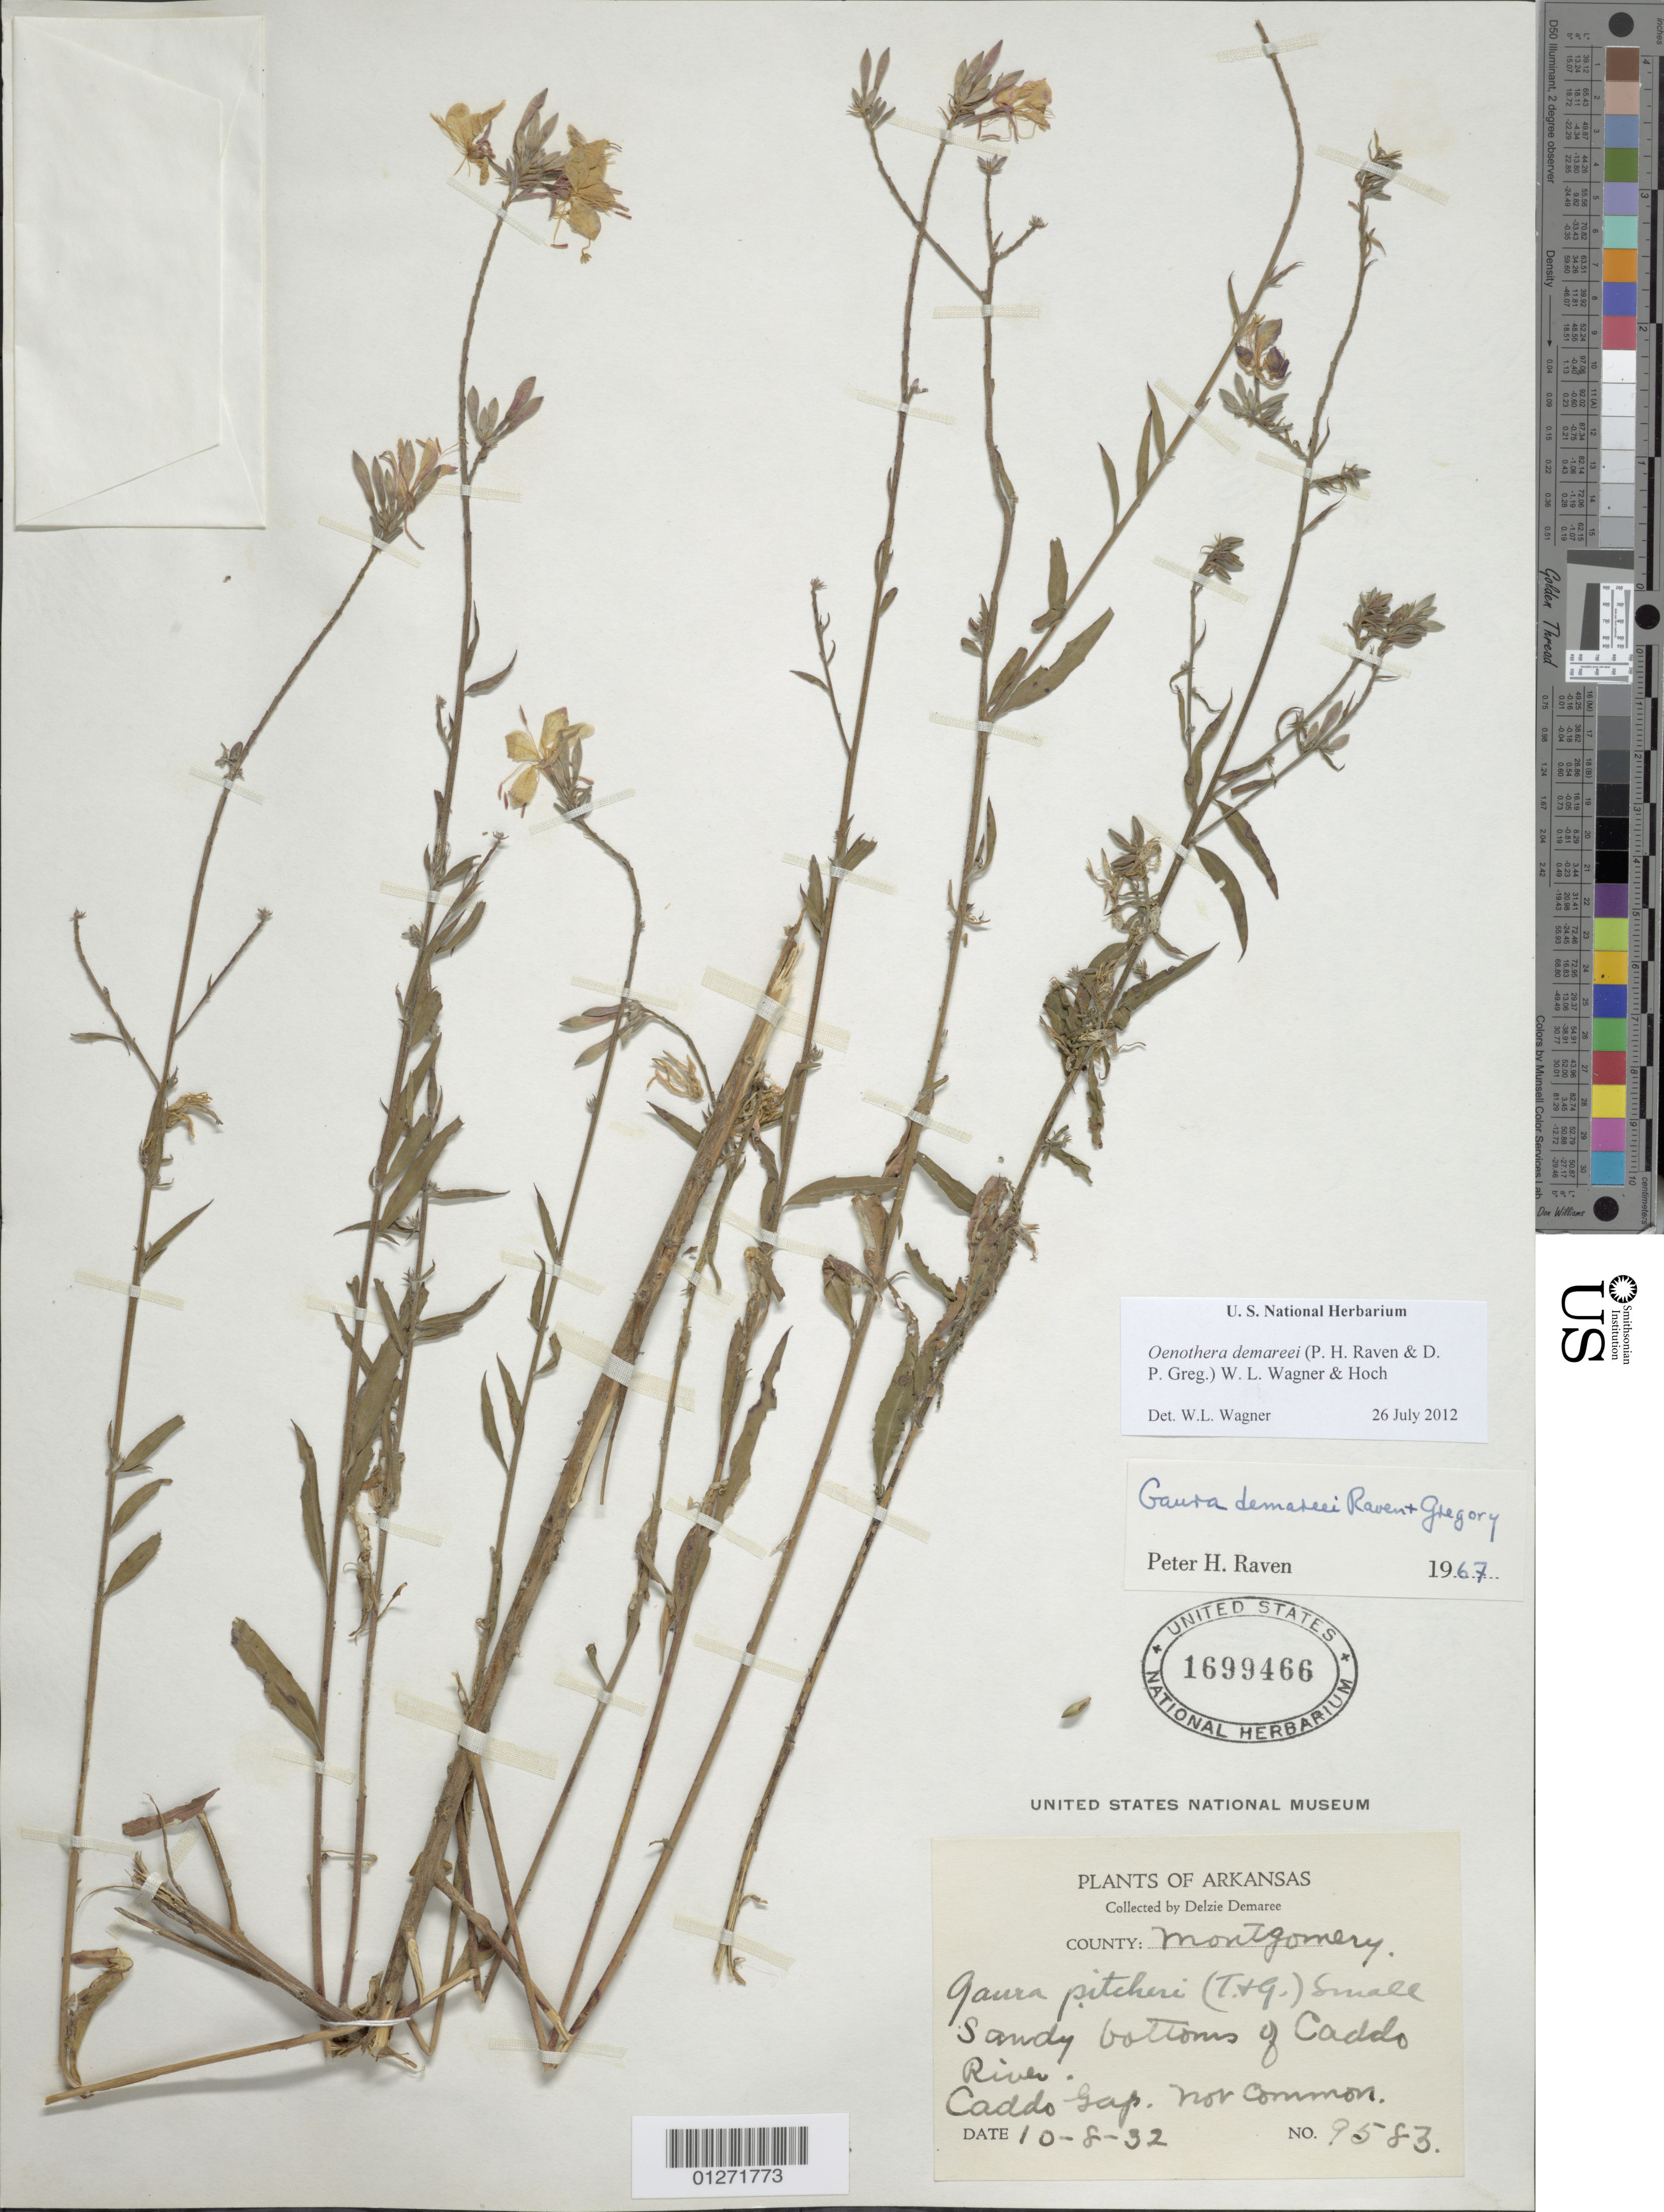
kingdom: Plantae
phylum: Tracheophyta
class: Magnoliopsida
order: Myrtales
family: Onagraceae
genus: Oenothera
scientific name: Oenothera demareei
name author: (P.H. Raven & D.P. Greg.) W.L. Wagner & Hoch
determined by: Wagner, W. L., (BOT), Smithsonian Institution - National Museum of Natural History (UNITED STATES)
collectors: D. Demaree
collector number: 9583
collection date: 1932-10-08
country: United States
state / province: Arkansas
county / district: Mongomery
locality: Sandy bottoms of Caddo River, Caddo Gap.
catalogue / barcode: US 1699466